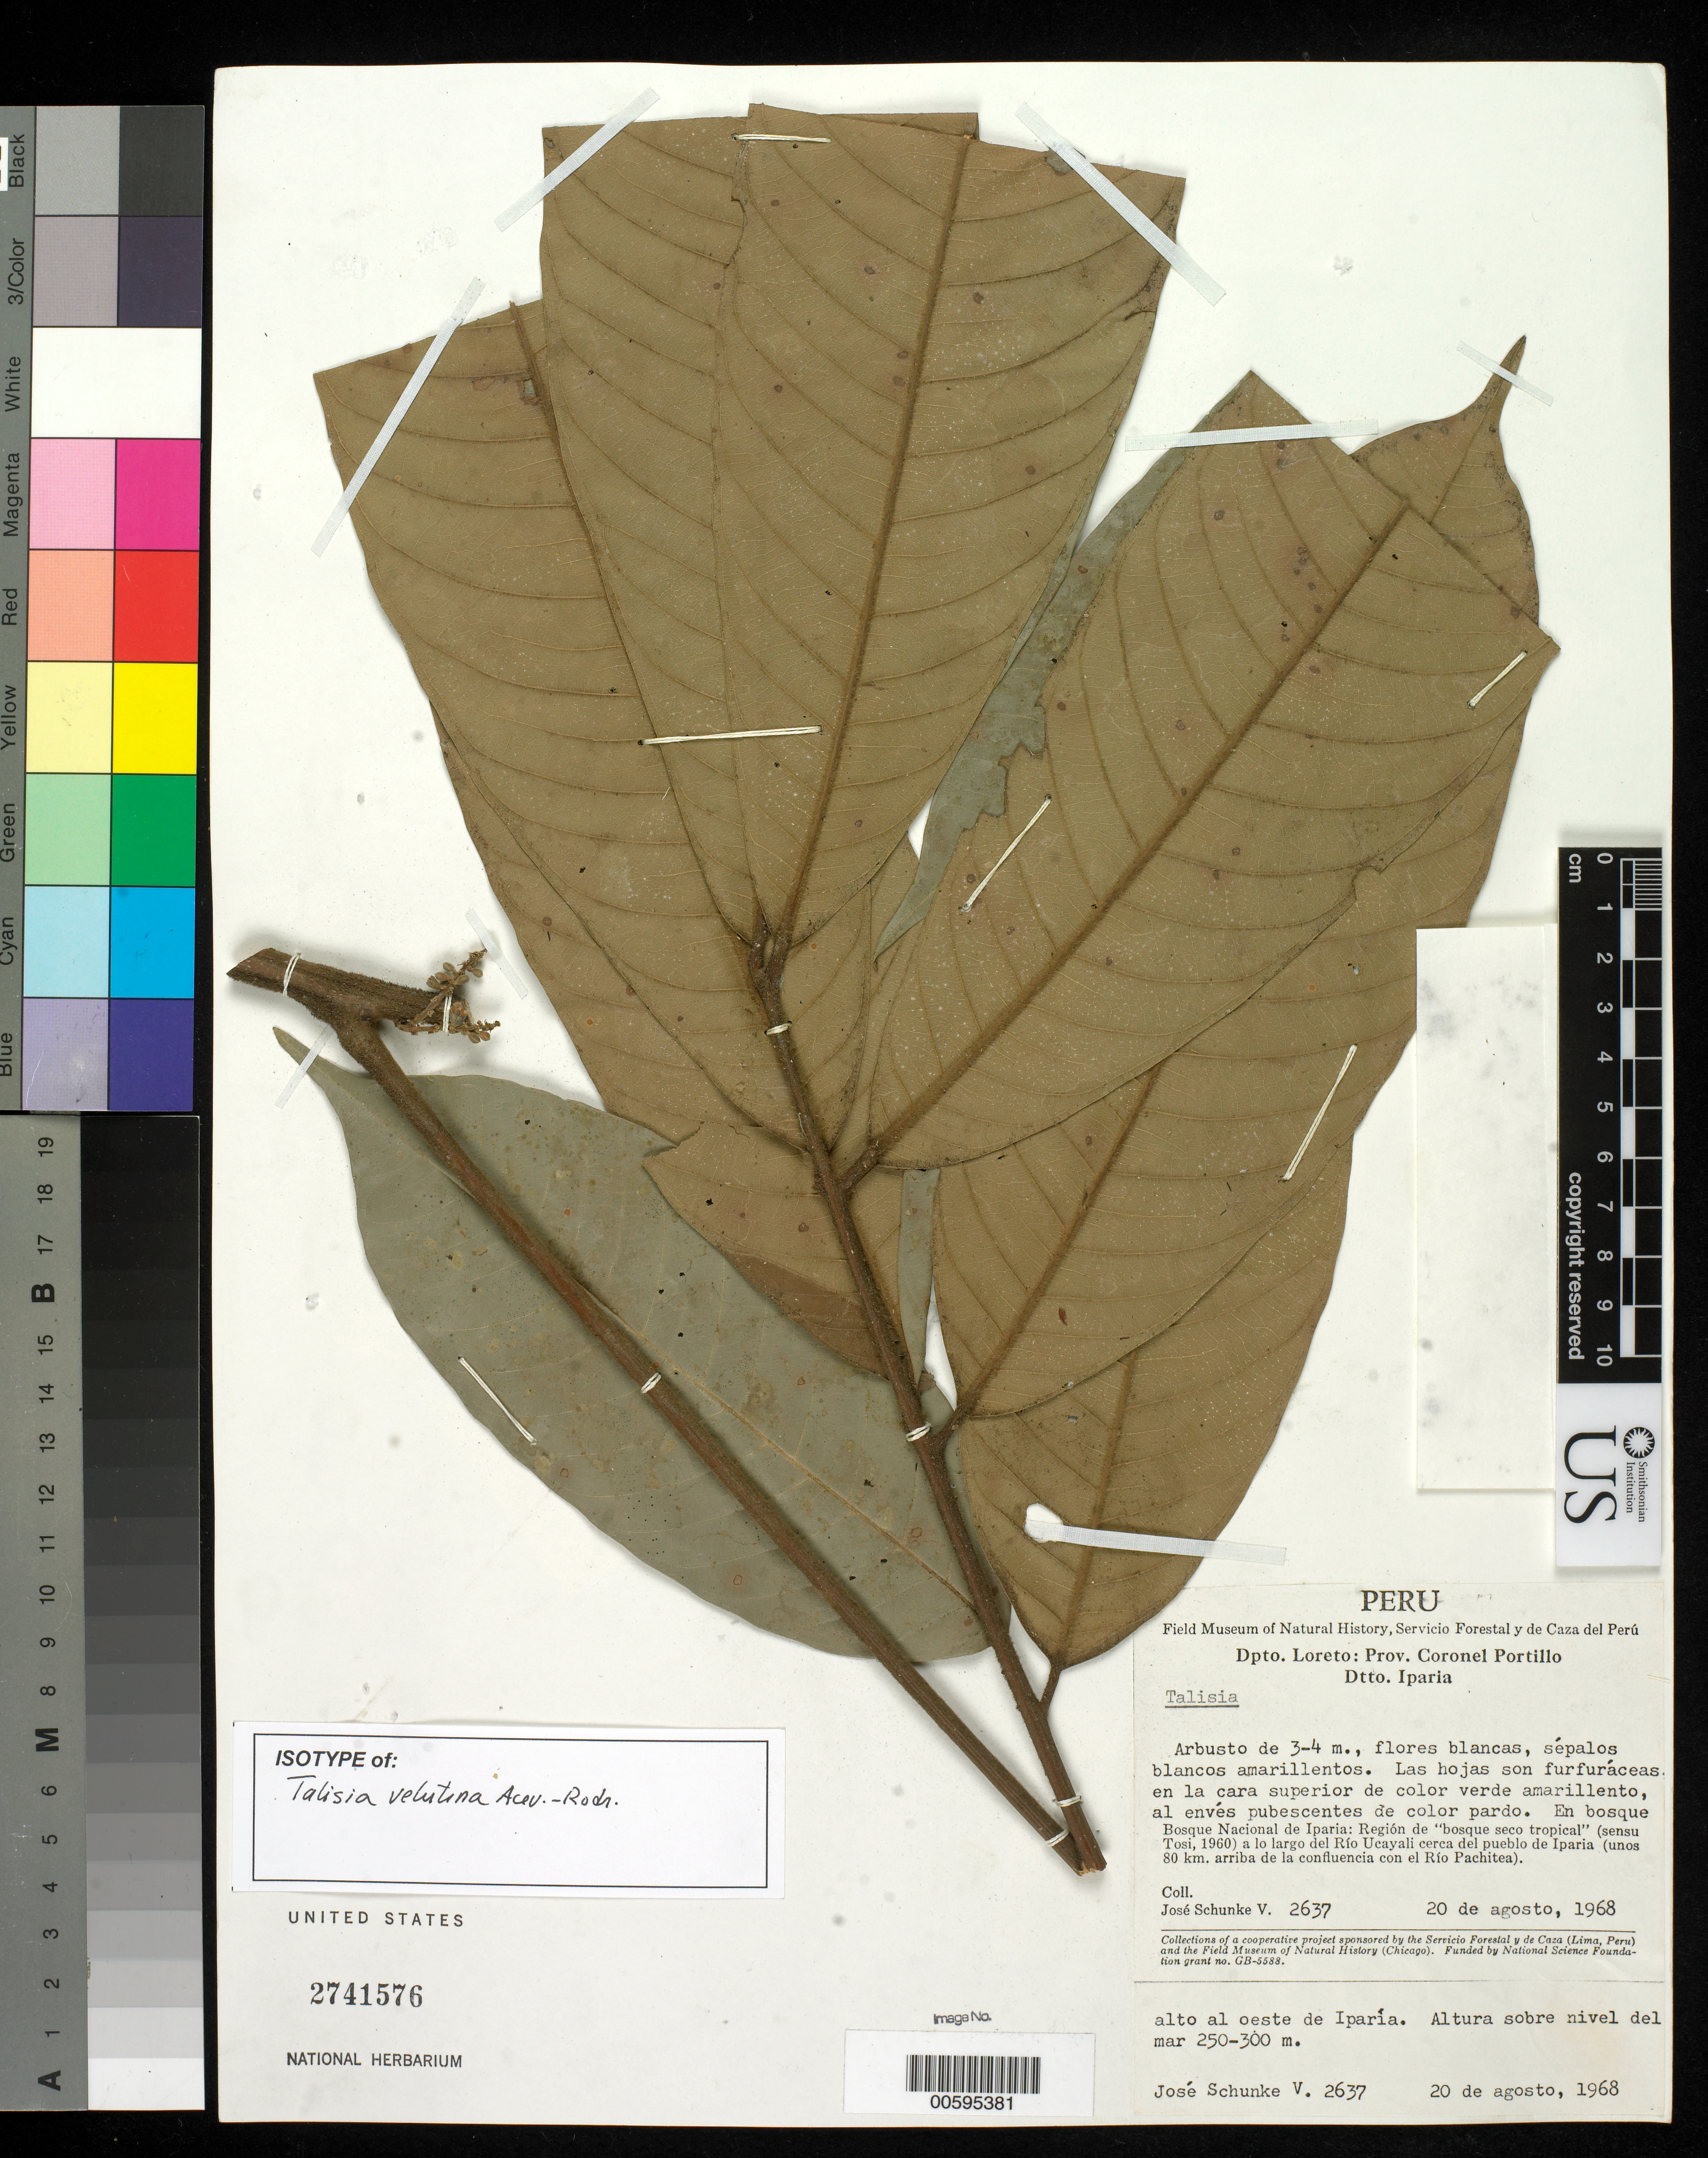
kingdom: Plantae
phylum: Tracheophyta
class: Magnoliopsida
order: Sapindales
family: Sapindaceae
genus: Talisia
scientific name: Talisia velutina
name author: Acev.-Rodr.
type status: Isotype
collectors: J. Schunke Vigo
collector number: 2637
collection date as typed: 20 Aug 1968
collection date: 1968-08-20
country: Peru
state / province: Ucayali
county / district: Coronel Portillo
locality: Dpto. Loreto: Prov. Coronel Portillo, Dtto. Iparia. Bosque Nacional de Iparia: a lo largo del Río Ucayali cerca del pueblo de Iparia (unos 80 km. arriba de la confluencia con el Río Pachitea). Alto al oeste de Iparía.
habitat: Región de "bosque seco tropical" (sensu Tosi, 1960).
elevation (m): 250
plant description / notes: Holotype at F.; Tropicos notes that acc. to protologue "known only from the lowlands of Colombia".; F, US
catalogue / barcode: US 2741576